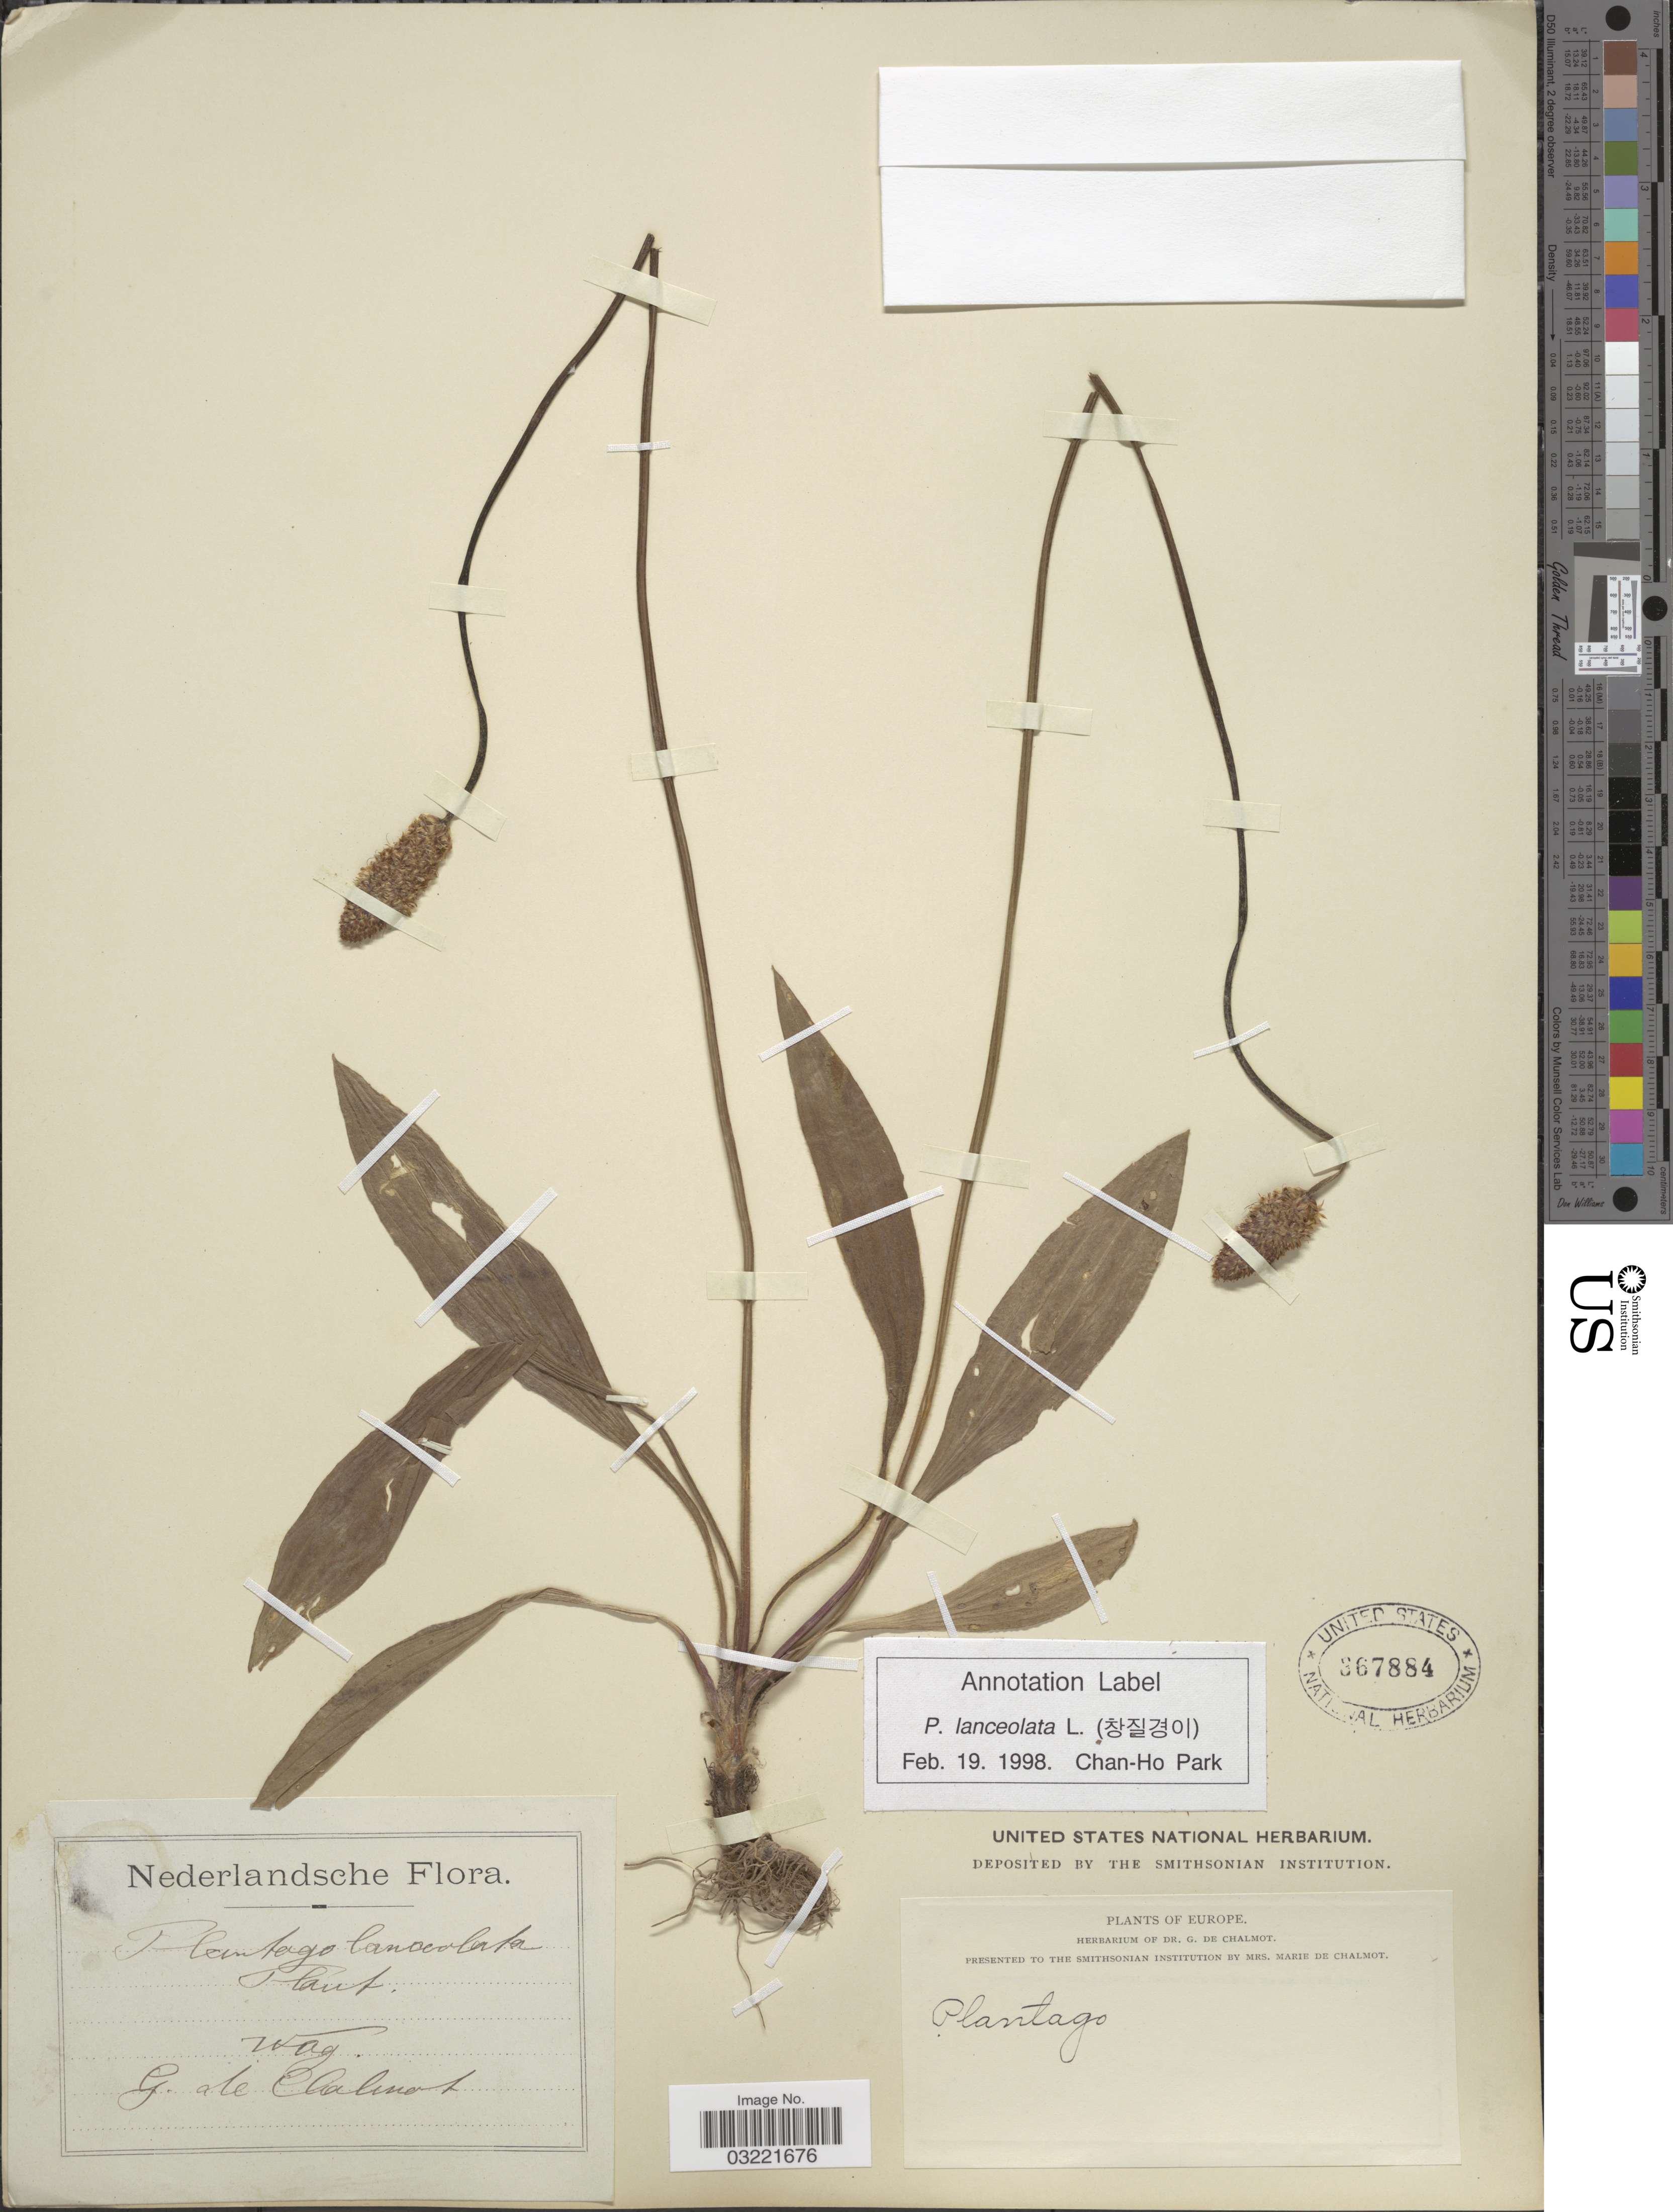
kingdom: Plantae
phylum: Tracheophyta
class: Magnoliopsida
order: Lamiales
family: Plantaginaceae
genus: Plantago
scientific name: Plantago lanceolata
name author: L.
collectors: G. de Chalmot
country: Netherlands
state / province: Gelderland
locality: Wag.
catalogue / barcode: US 367884